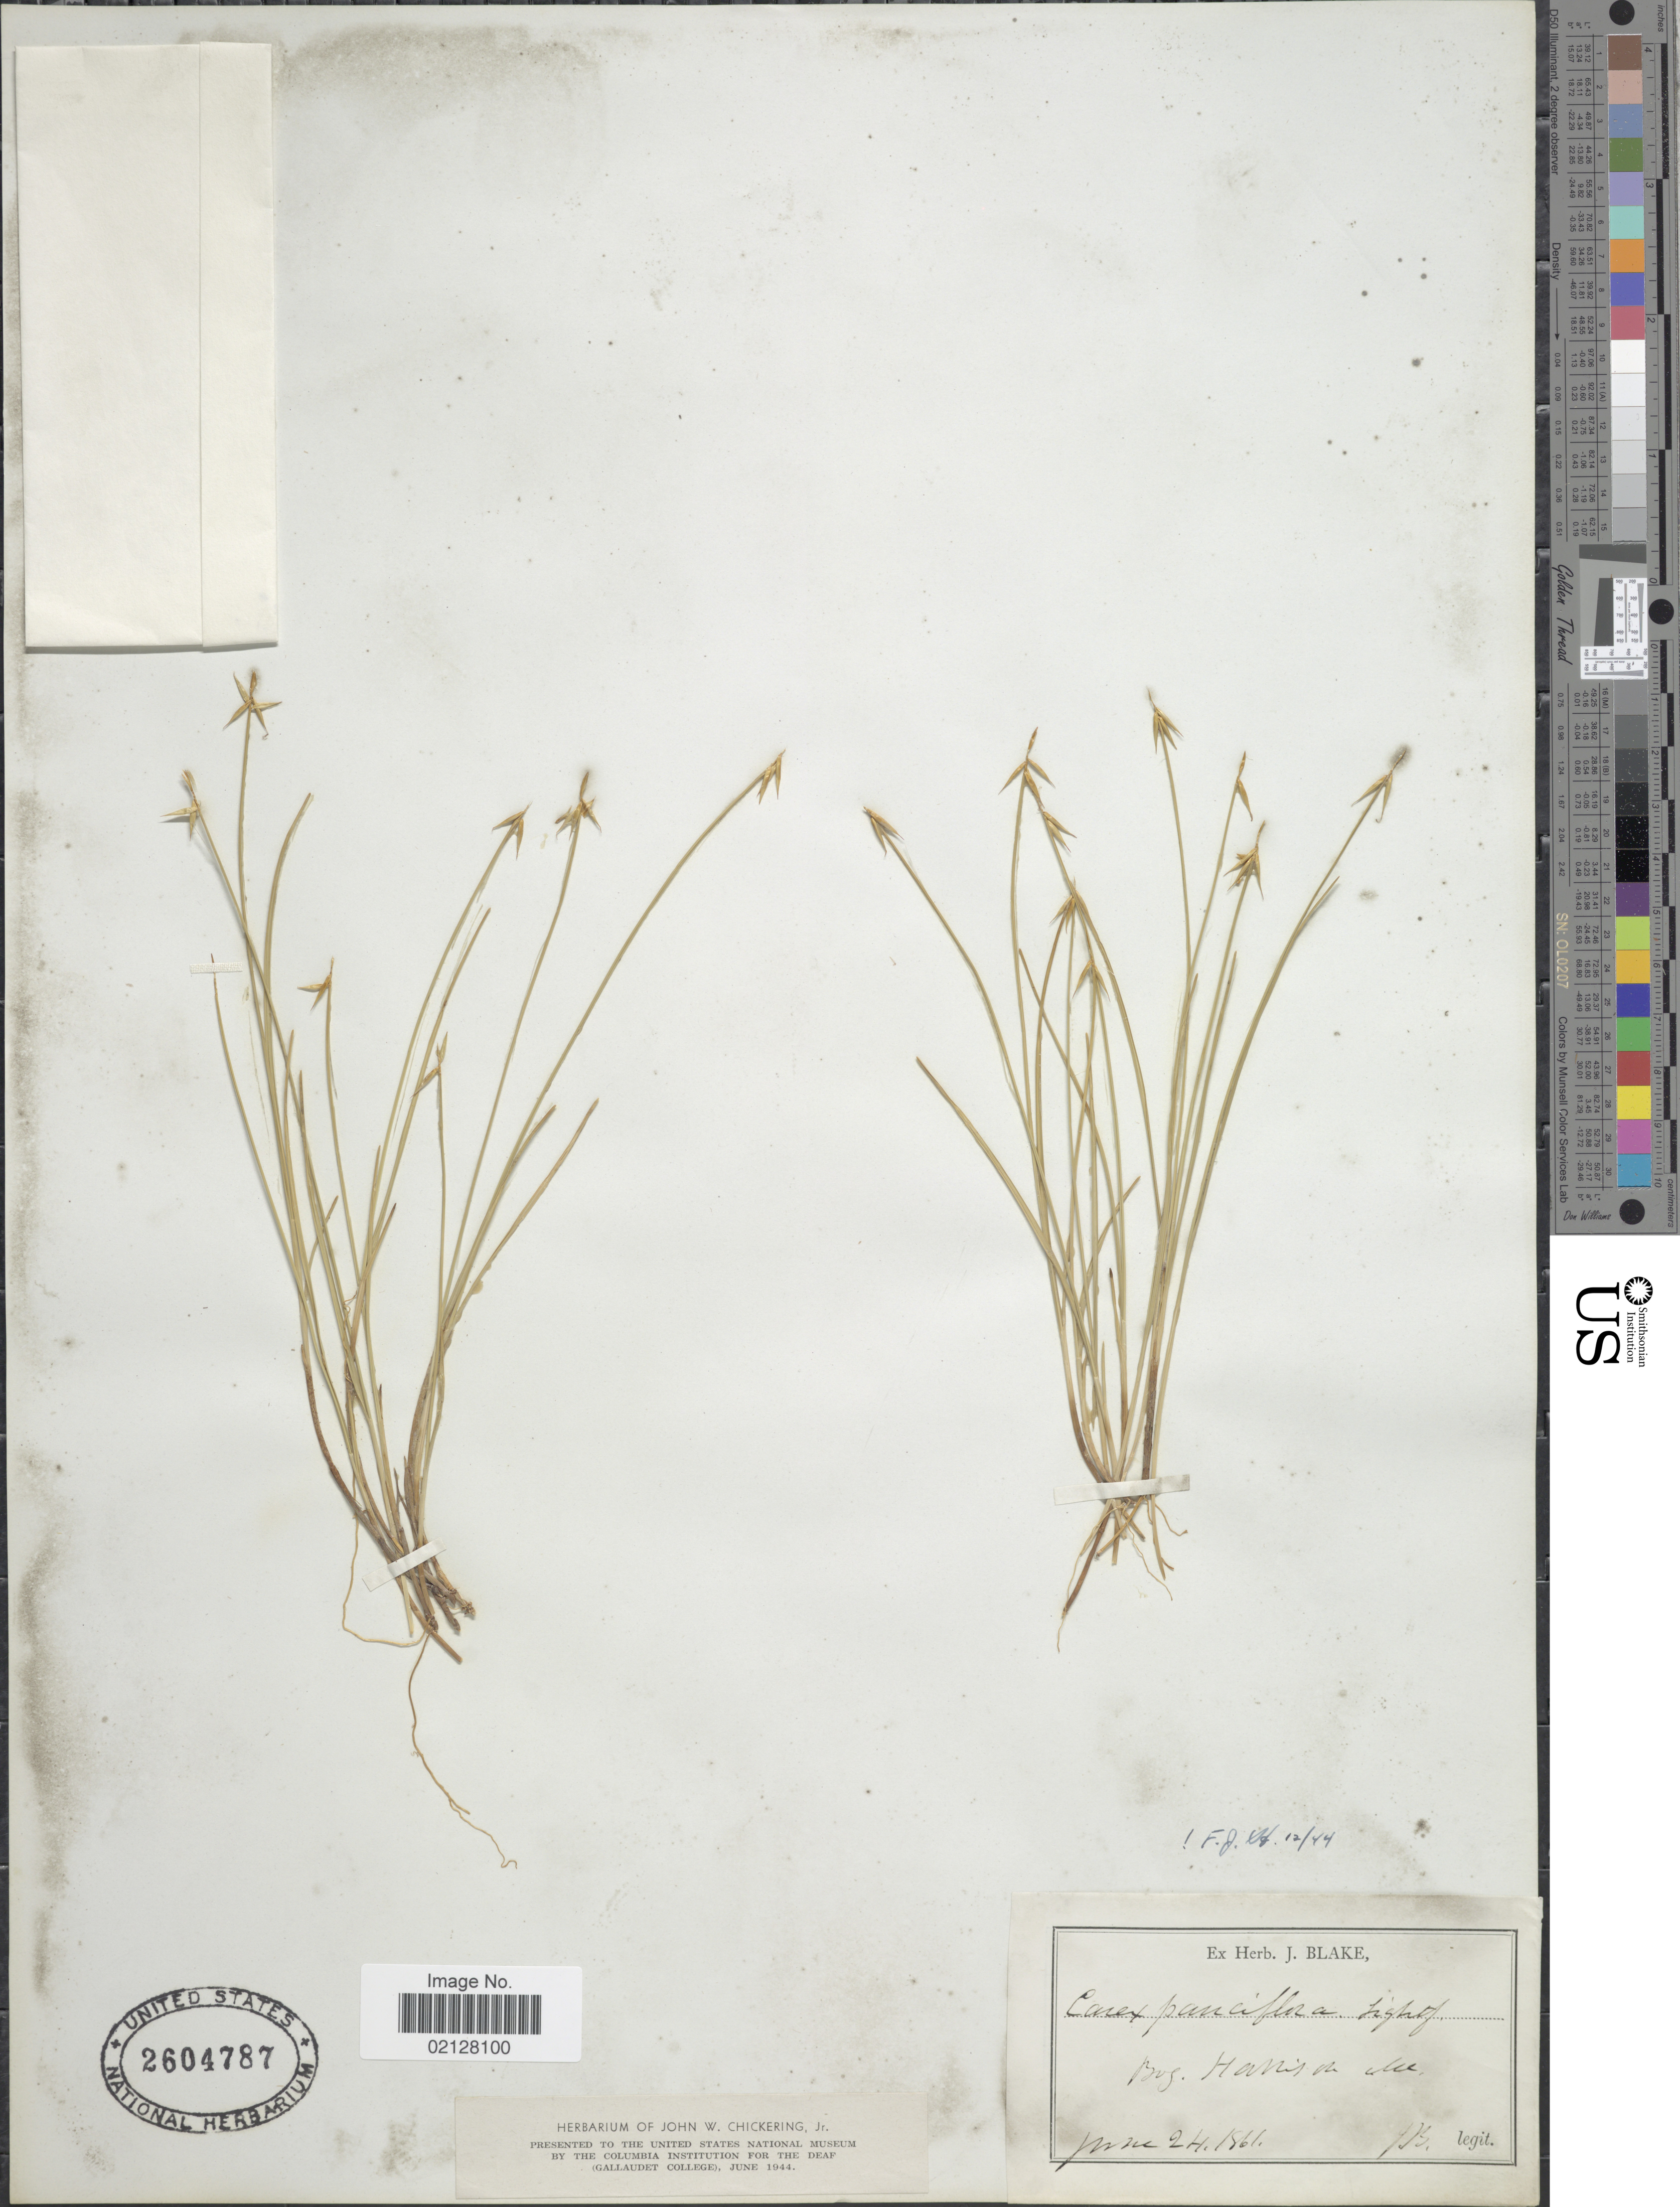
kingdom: Plantae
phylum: Tracheophyta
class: Liliopsida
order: Poales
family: Cyperaceae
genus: Carex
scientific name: Carex pauciflora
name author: Lightf.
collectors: J. Blake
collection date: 1861-06-24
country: United States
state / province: Maine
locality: Bog. Harrison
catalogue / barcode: US 2604787